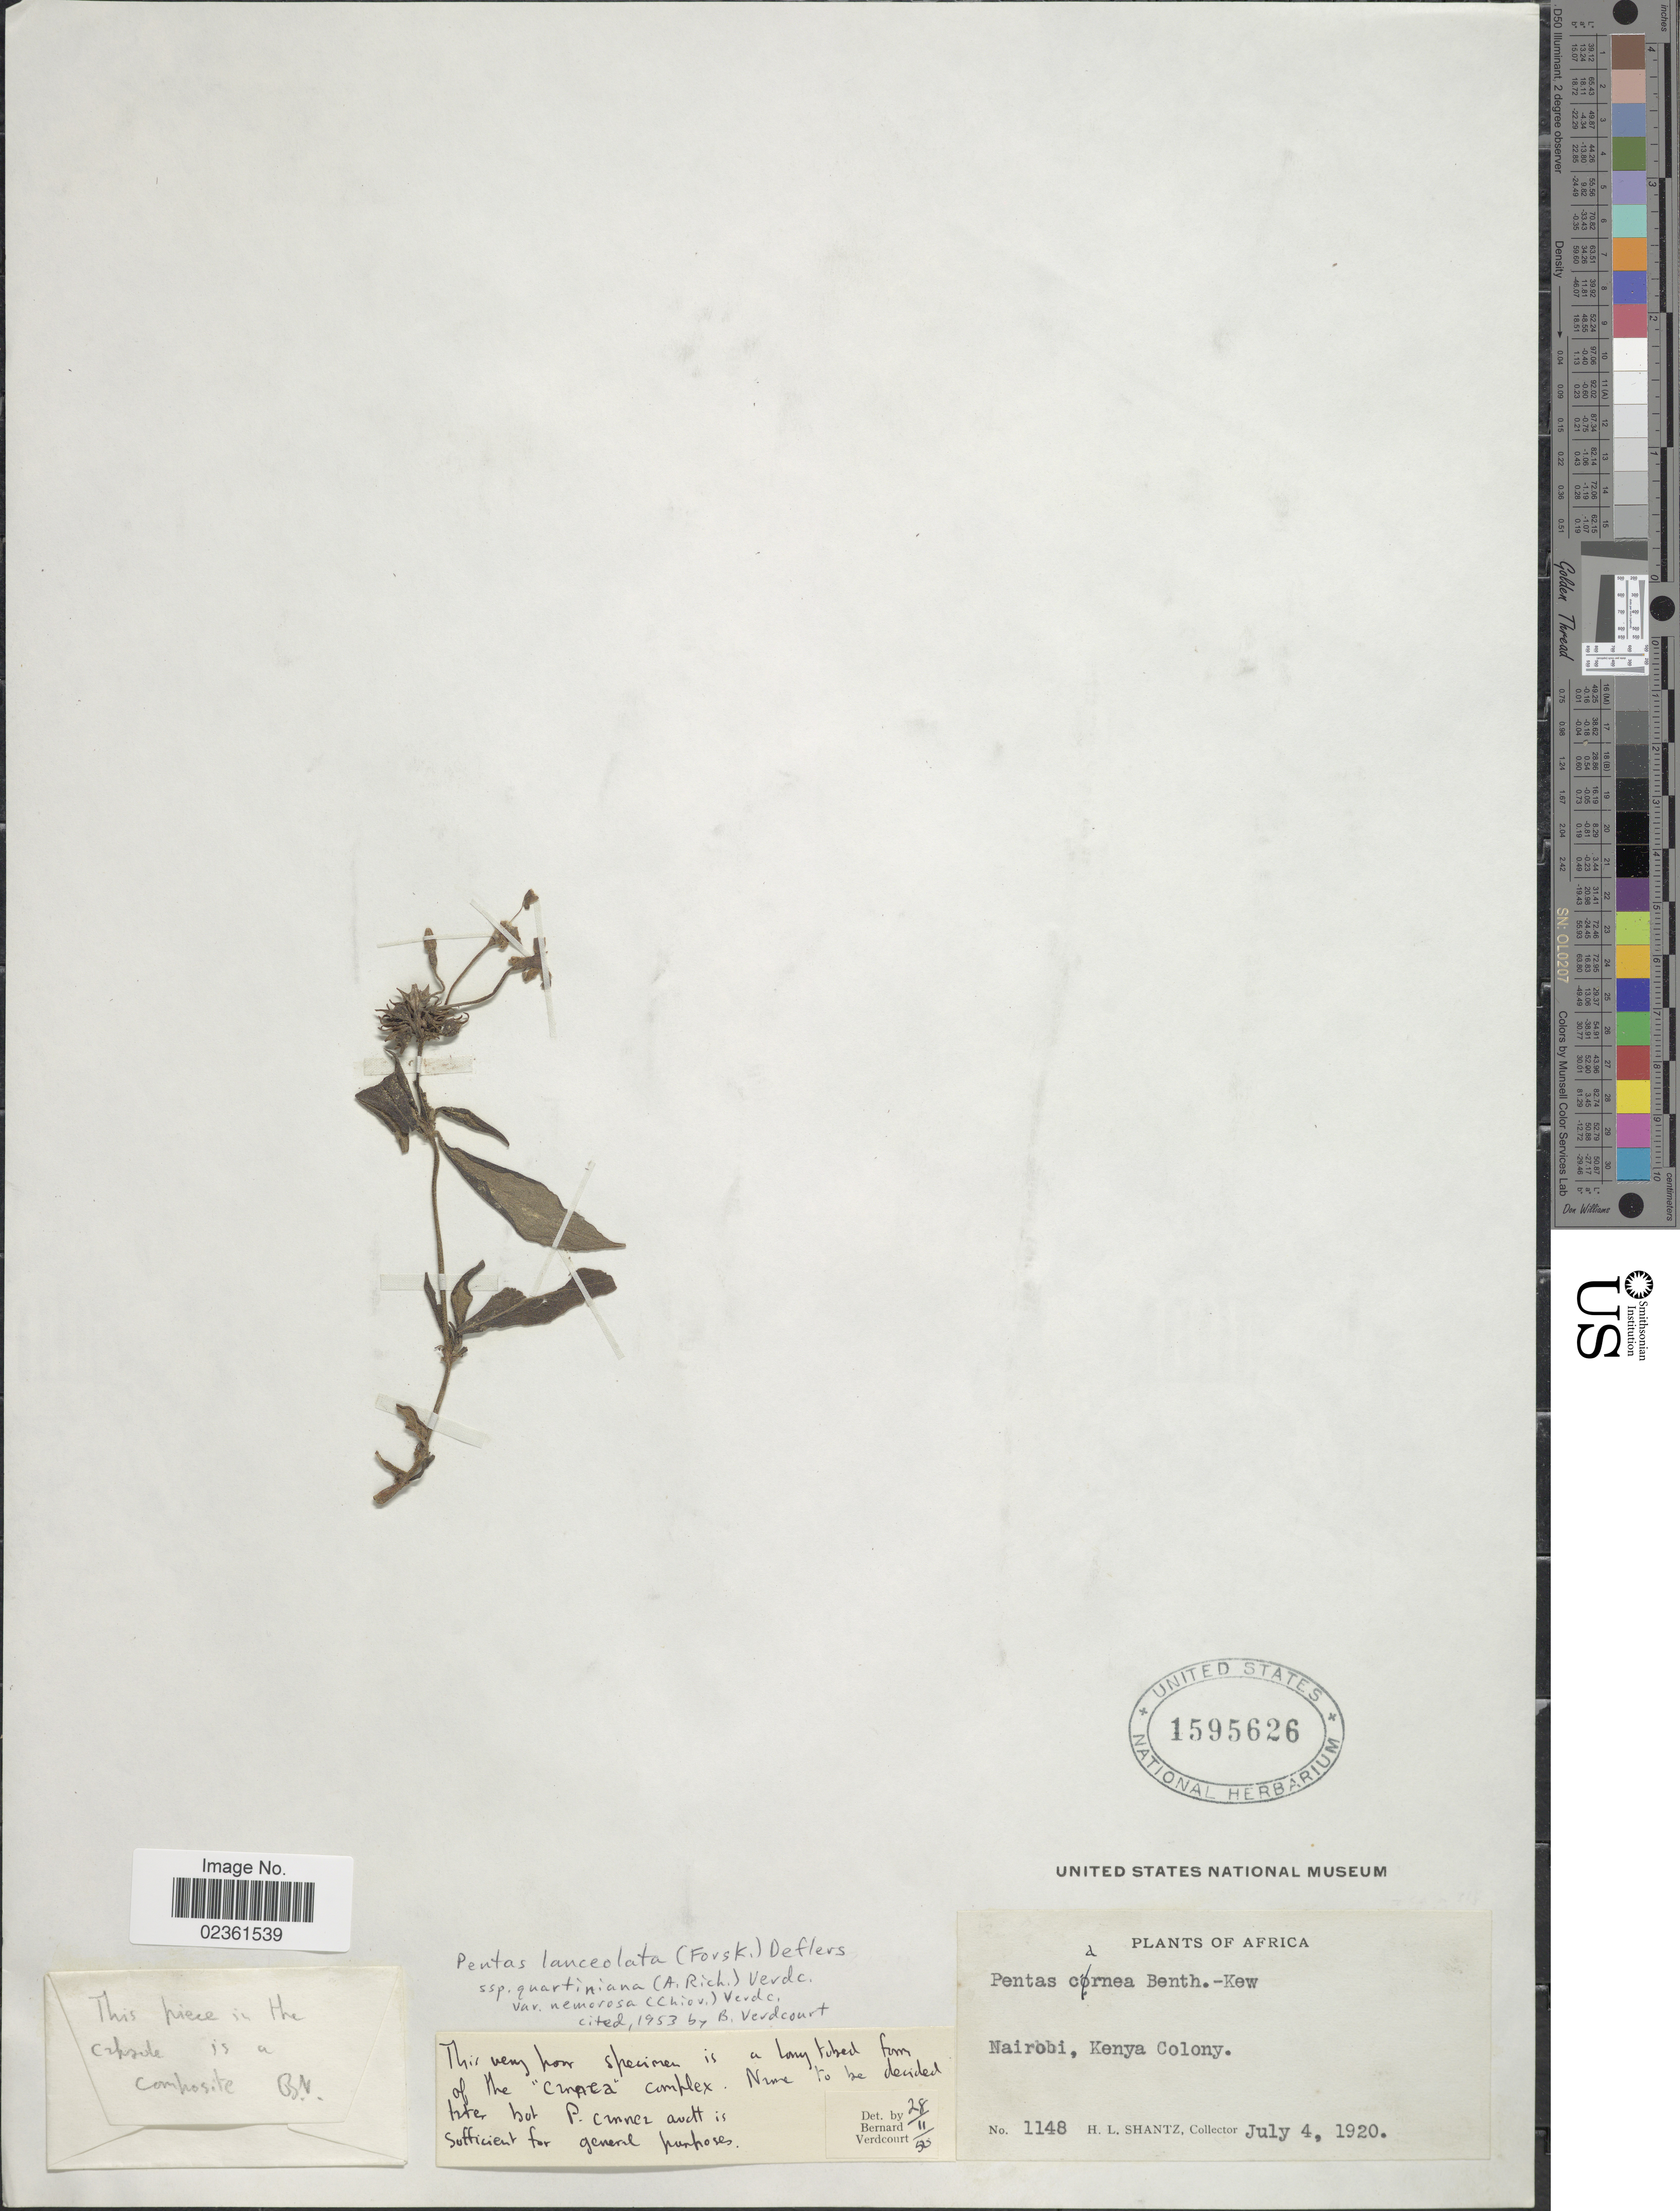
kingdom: Plantae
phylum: Tracheophyta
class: Magnoliopsida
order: Gentianales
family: Rubiaceae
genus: Pentas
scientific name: Pentas lanceolata var. nemorosa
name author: (Chiov.) Verdc.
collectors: H. Shantz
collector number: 1148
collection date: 1920-07-04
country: Kenya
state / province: Nairobi Area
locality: Nairobi, Kenya Colony.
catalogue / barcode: US 1595626